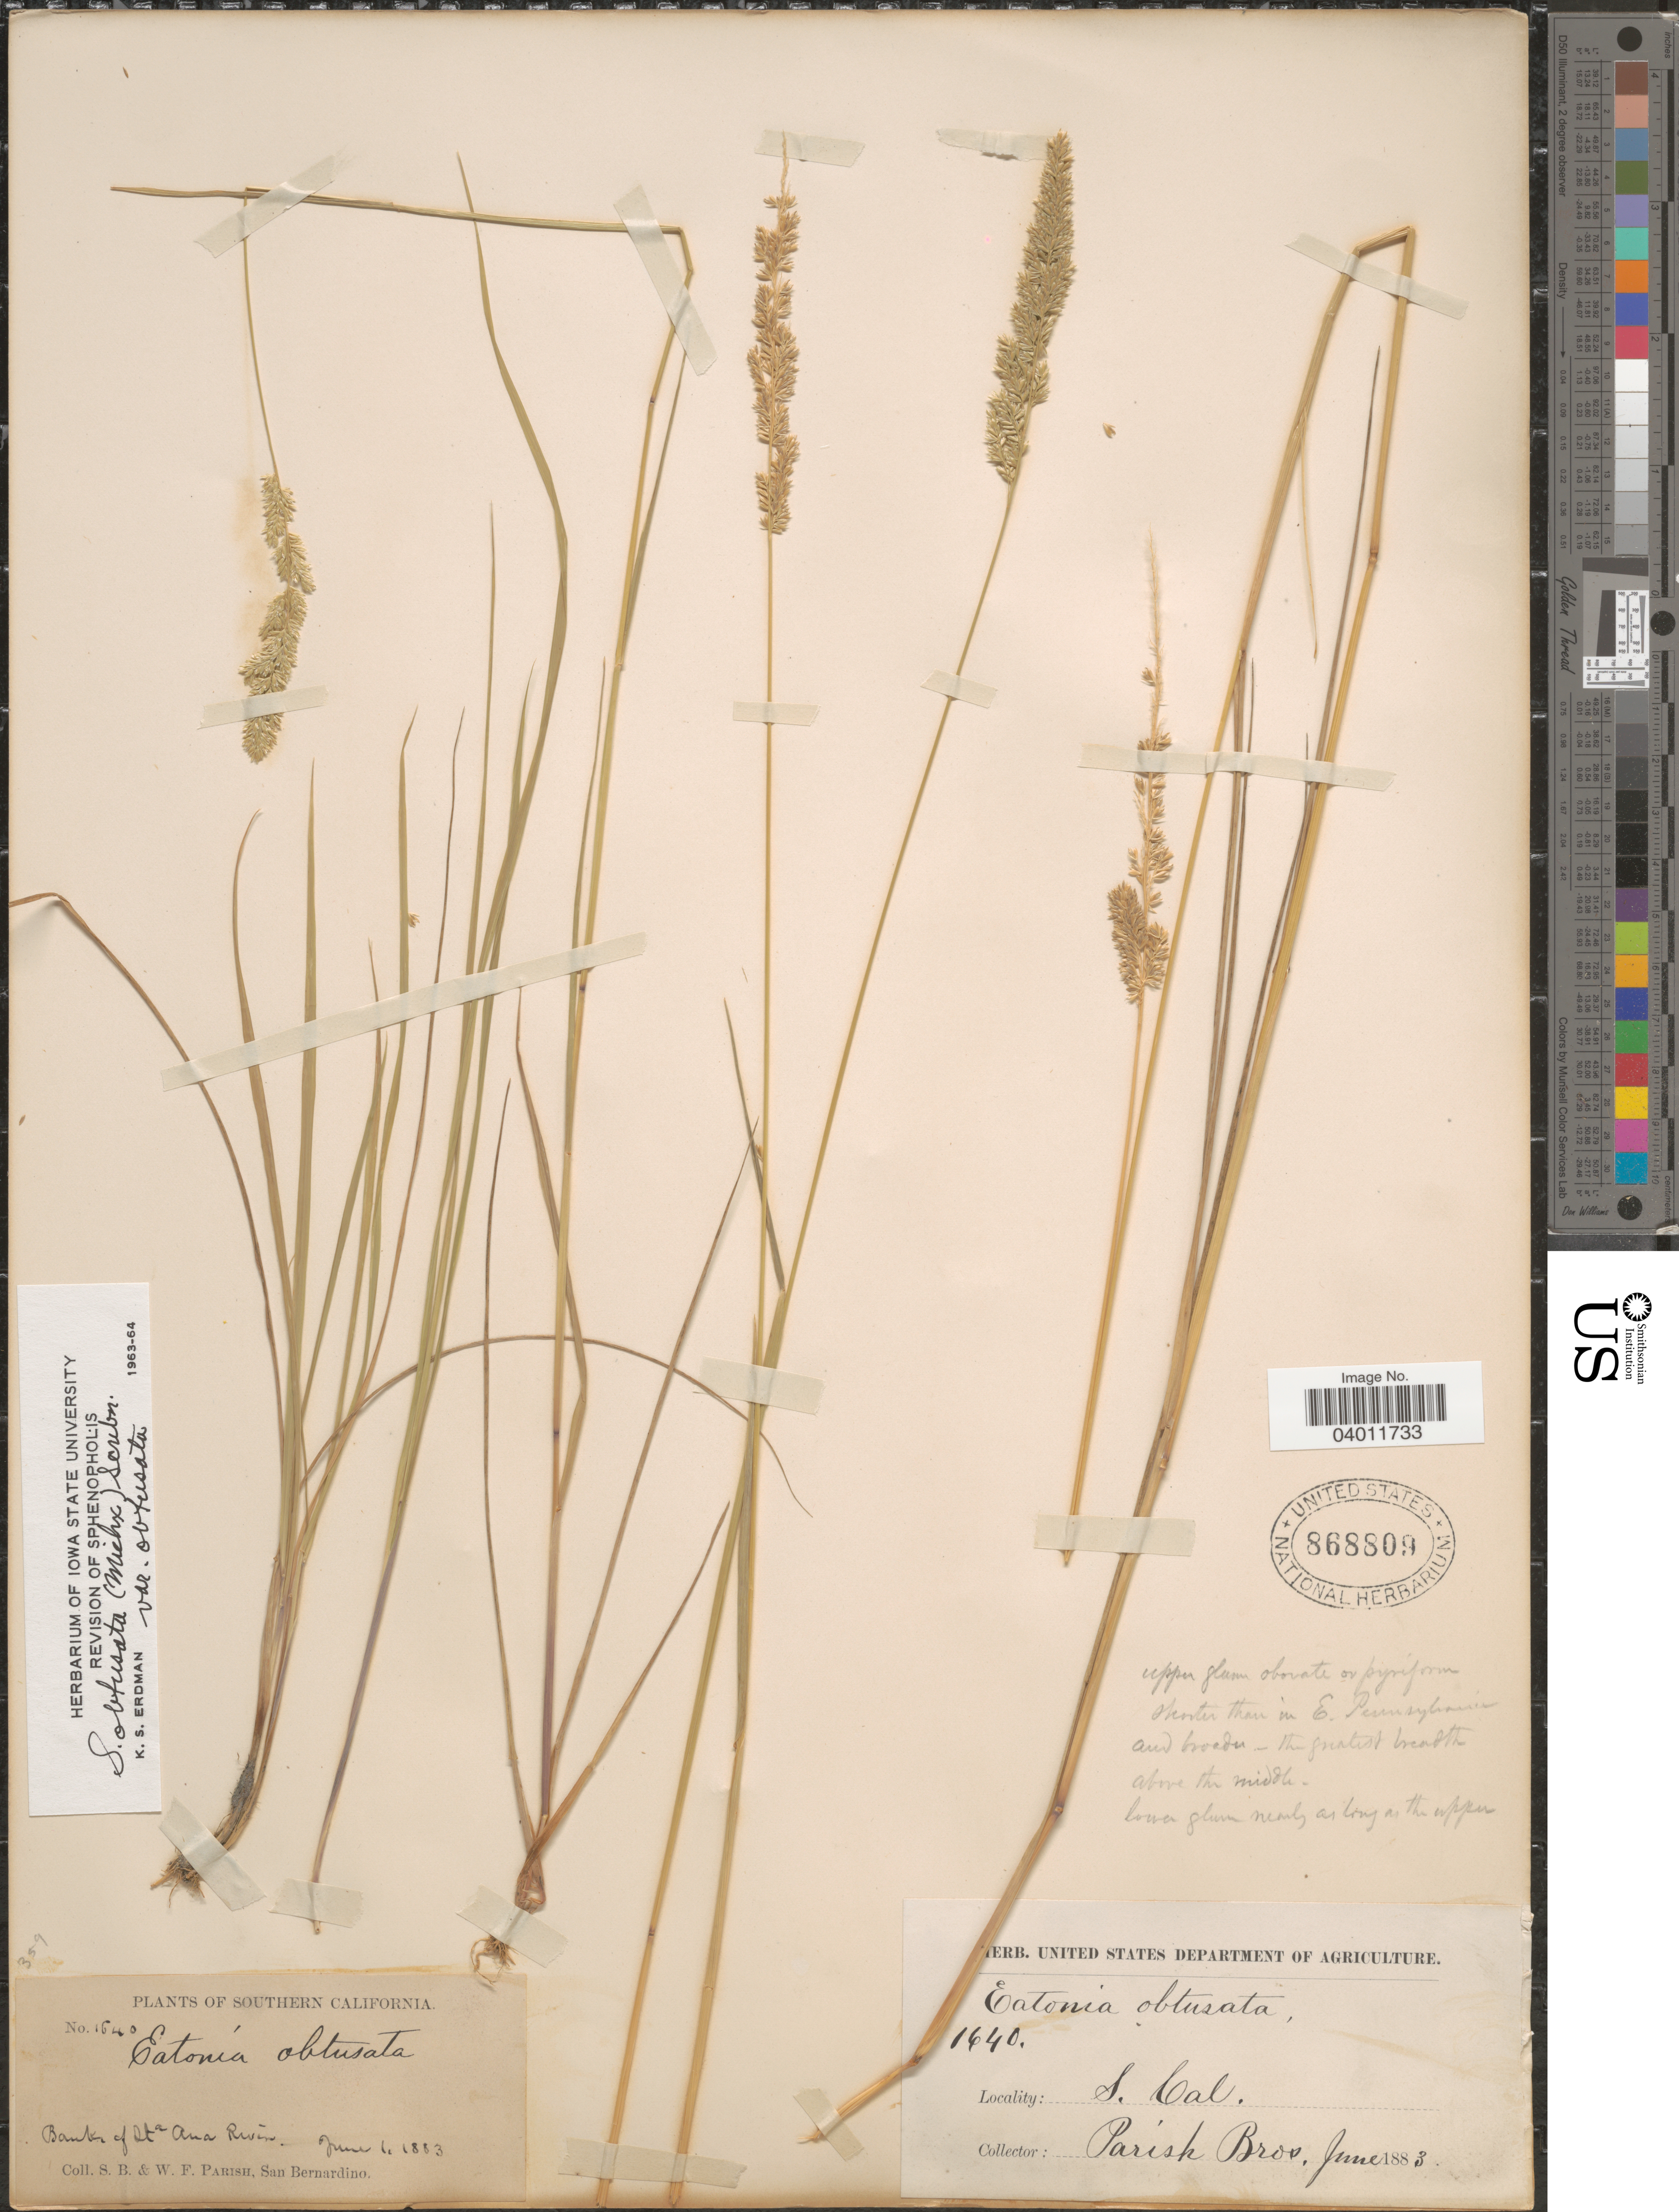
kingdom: Plantae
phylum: Tracheophyta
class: Liliopsida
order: Poales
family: Poaceae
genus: Sphenopholis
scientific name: Sphenopholis obtusata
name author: (Michx.) Scribn.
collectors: S. B. Parish & W. F. Parish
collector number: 1640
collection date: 1883-06-01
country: United States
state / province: California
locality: Southern California. Banks of Sta Ana River. S.Cal.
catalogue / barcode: US 868809